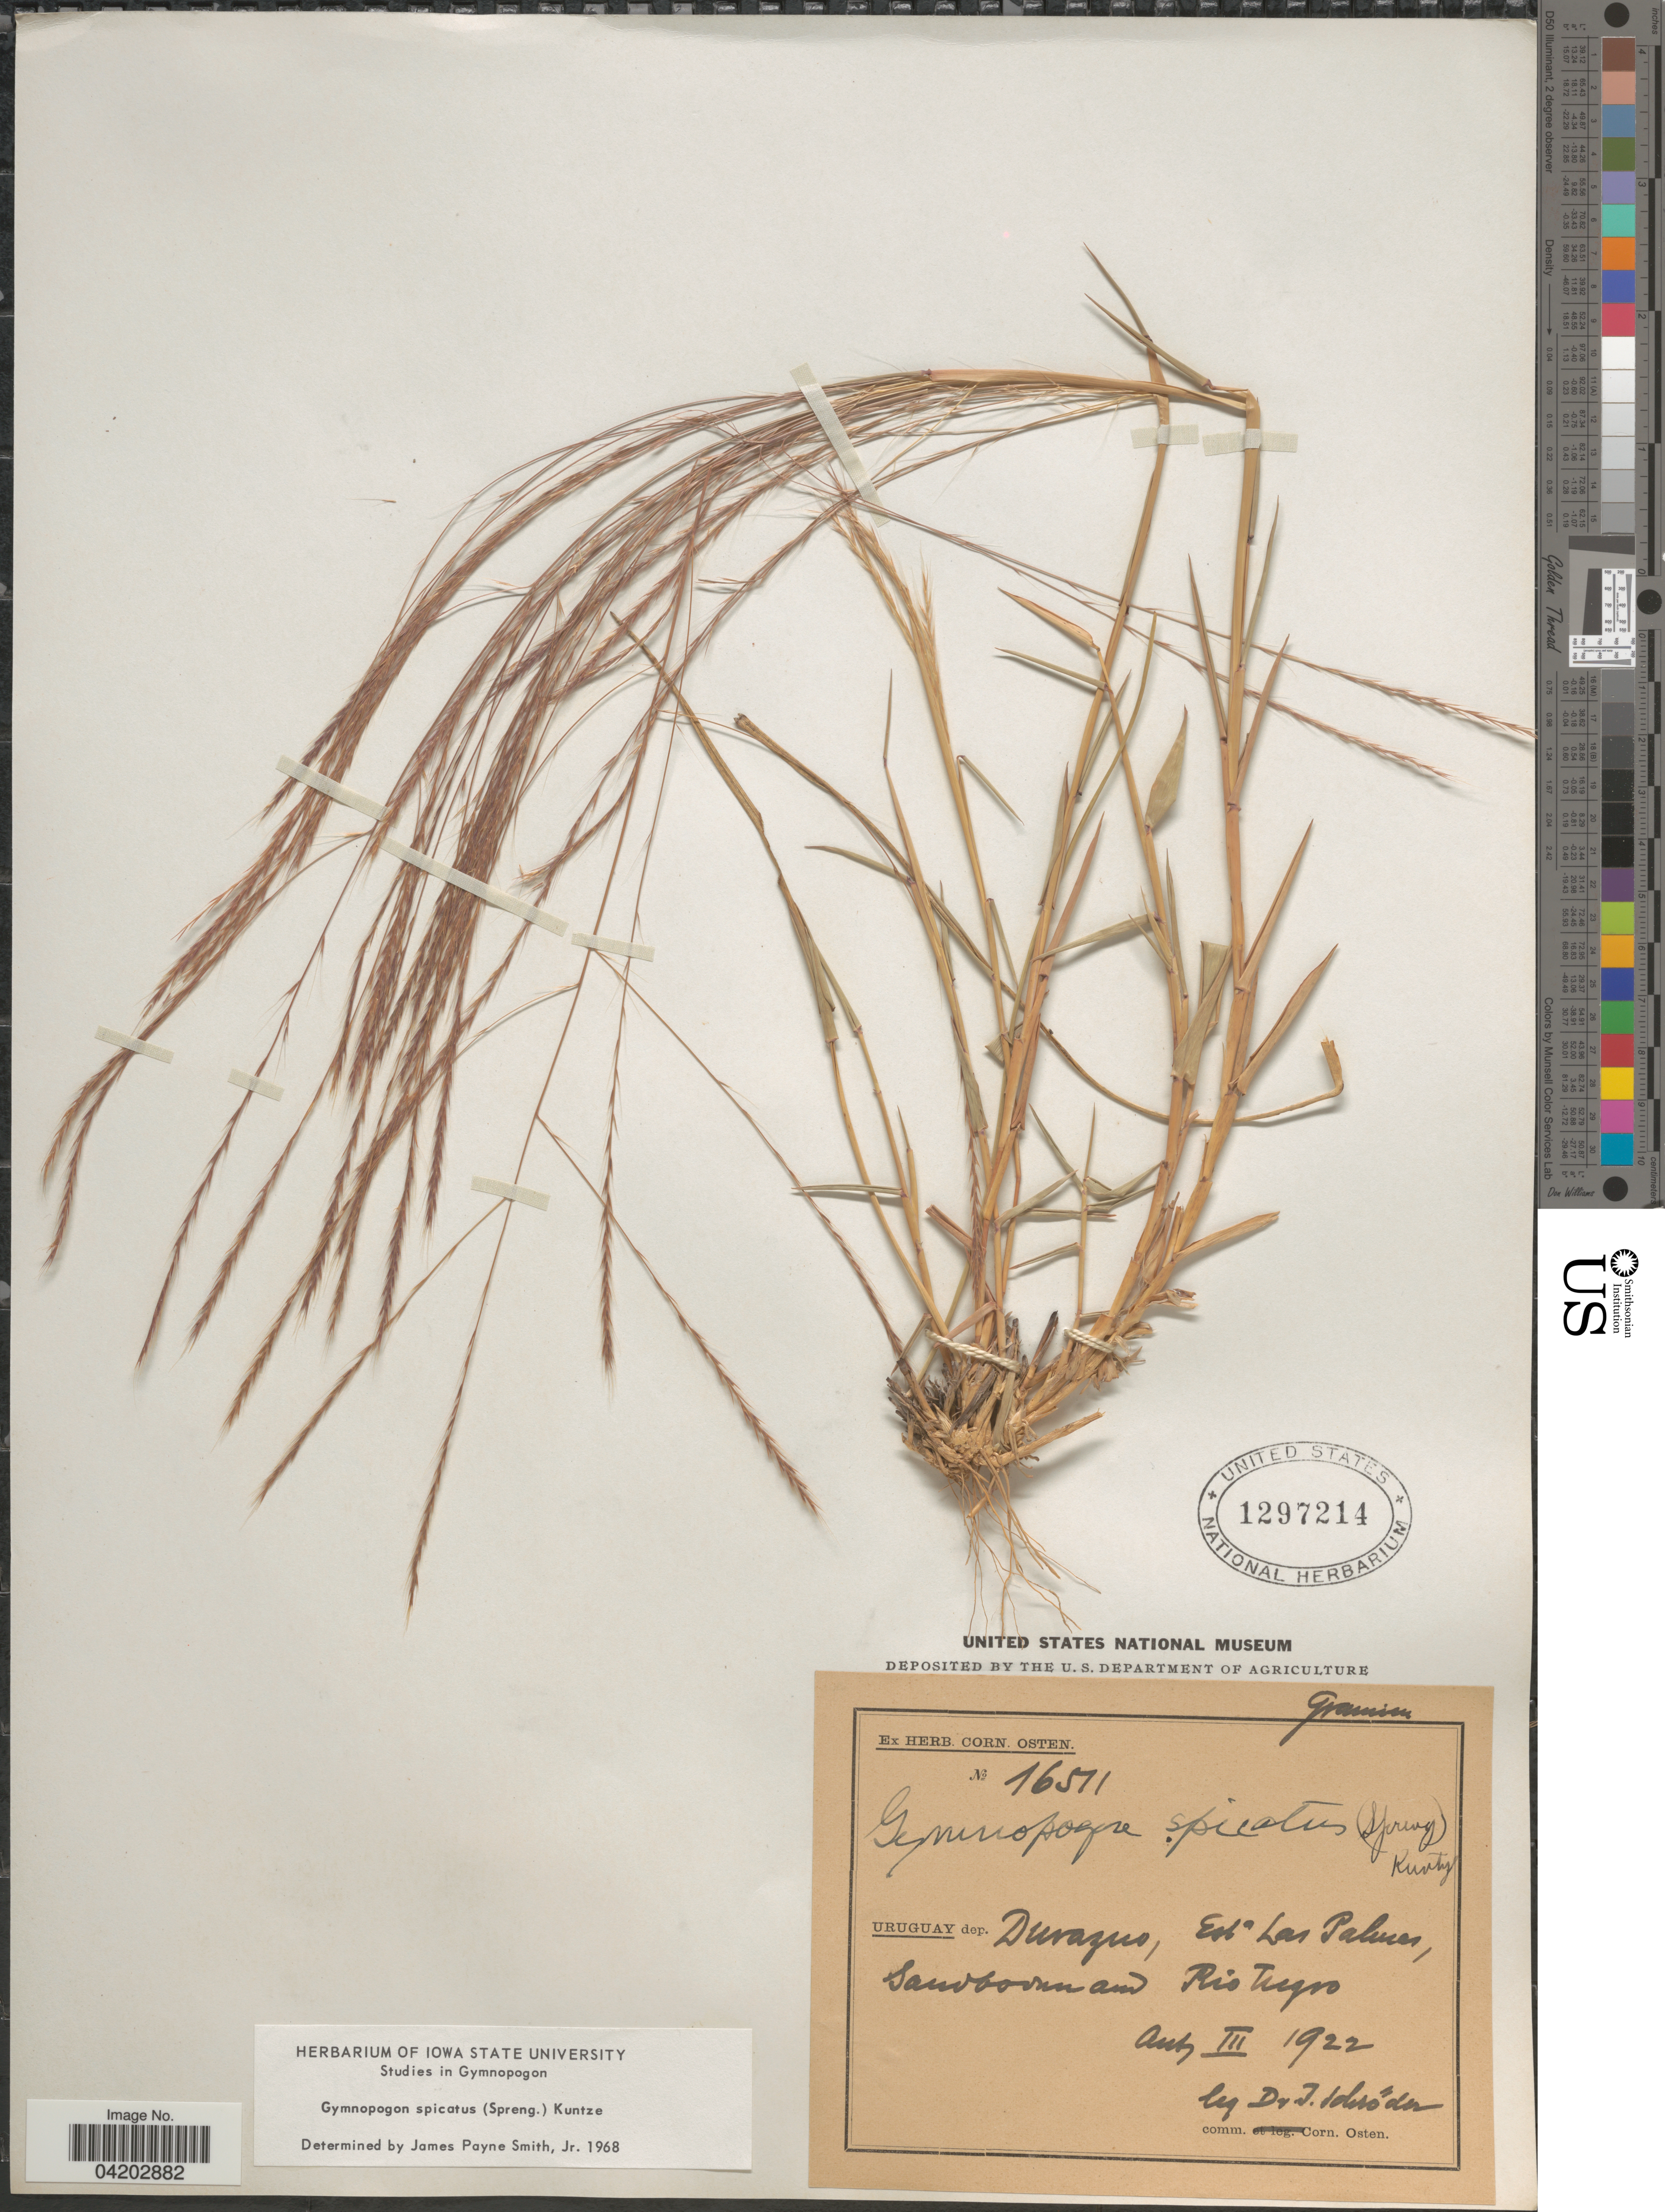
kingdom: Plantae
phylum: Tracheophyta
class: Liliopsida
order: Poales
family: Poaceae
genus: Gymnopogon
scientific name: Gymnopogon spicatus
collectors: J. Schröder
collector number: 16511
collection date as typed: Antes III 1922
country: Uruguay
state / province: Durazno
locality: Dep. Durazno, Esta Las Palmas, Sandboden am Rio Negro.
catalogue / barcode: US 1297214